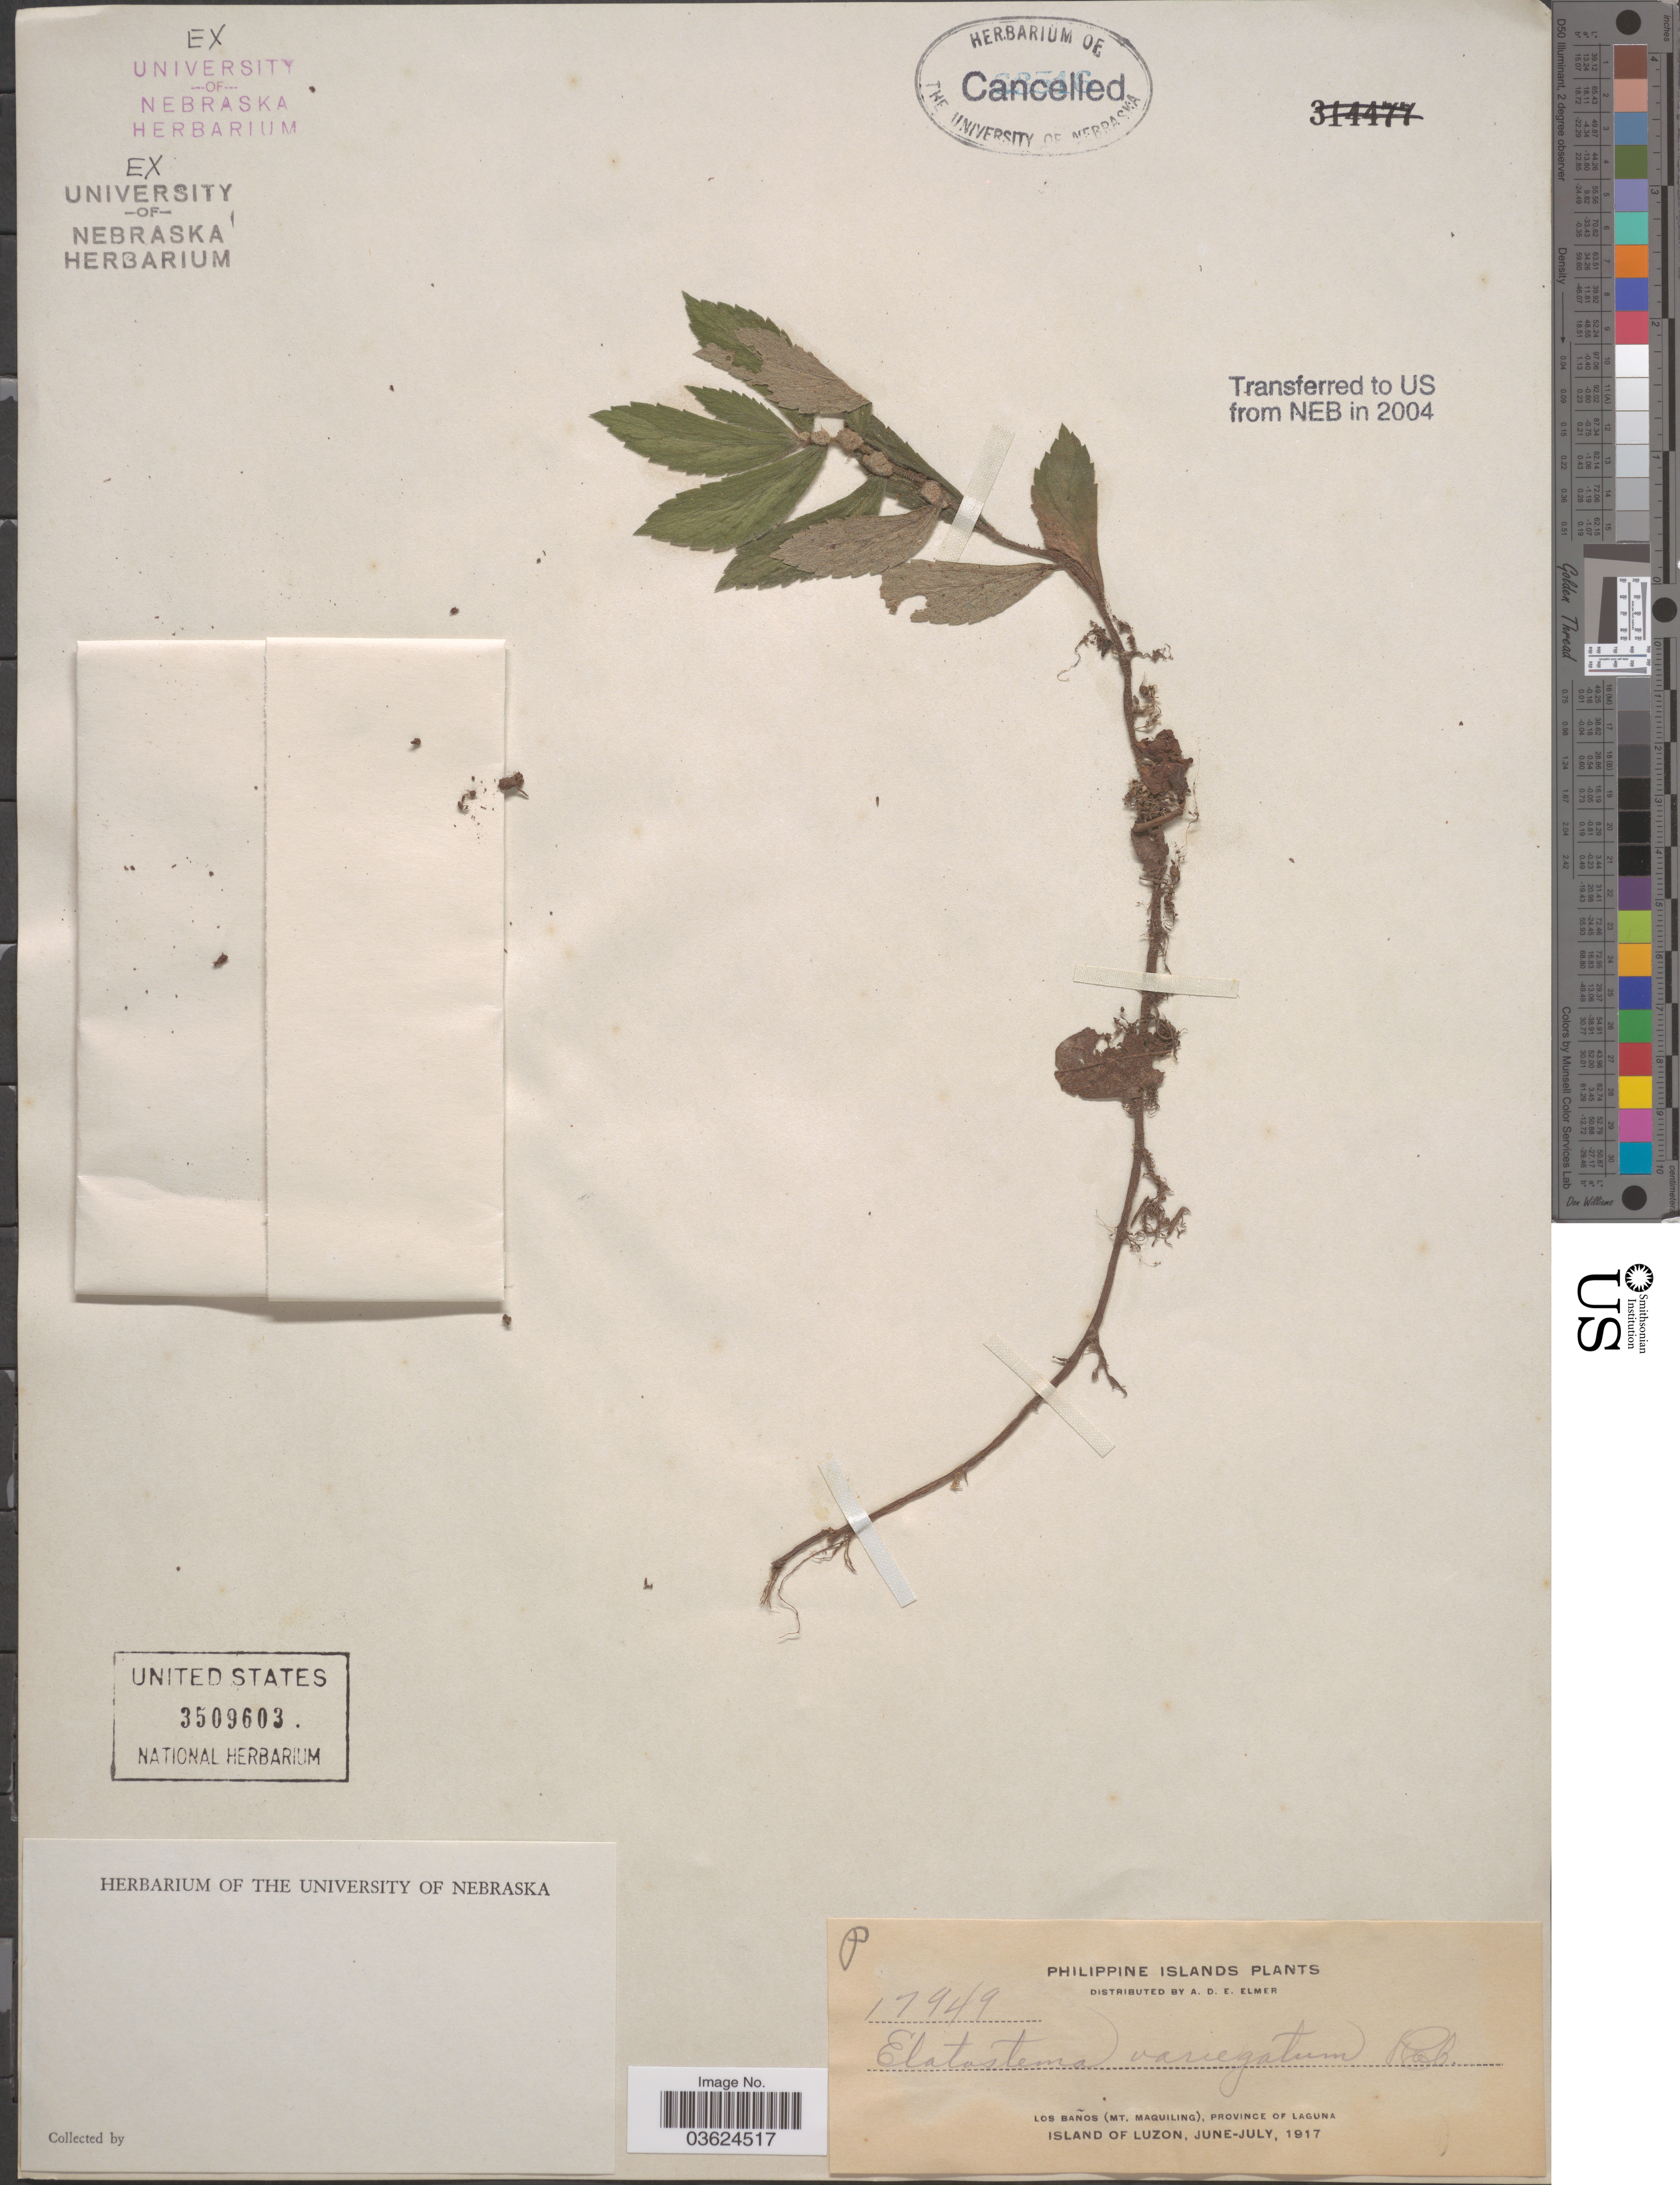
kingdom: Plantae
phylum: Tracheophyta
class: Magnoliopsida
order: Rosales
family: Urticaceae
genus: Elatostema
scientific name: Elatostema variegatum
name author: C.B. Rob.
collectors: A. D. E. Elmer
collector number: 17949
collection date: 1917-06/1917-07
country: Philippines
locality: Los Baños (Mt. Maquiling), Province of Laguna. Island of Luzon.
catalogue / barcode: US 3509603